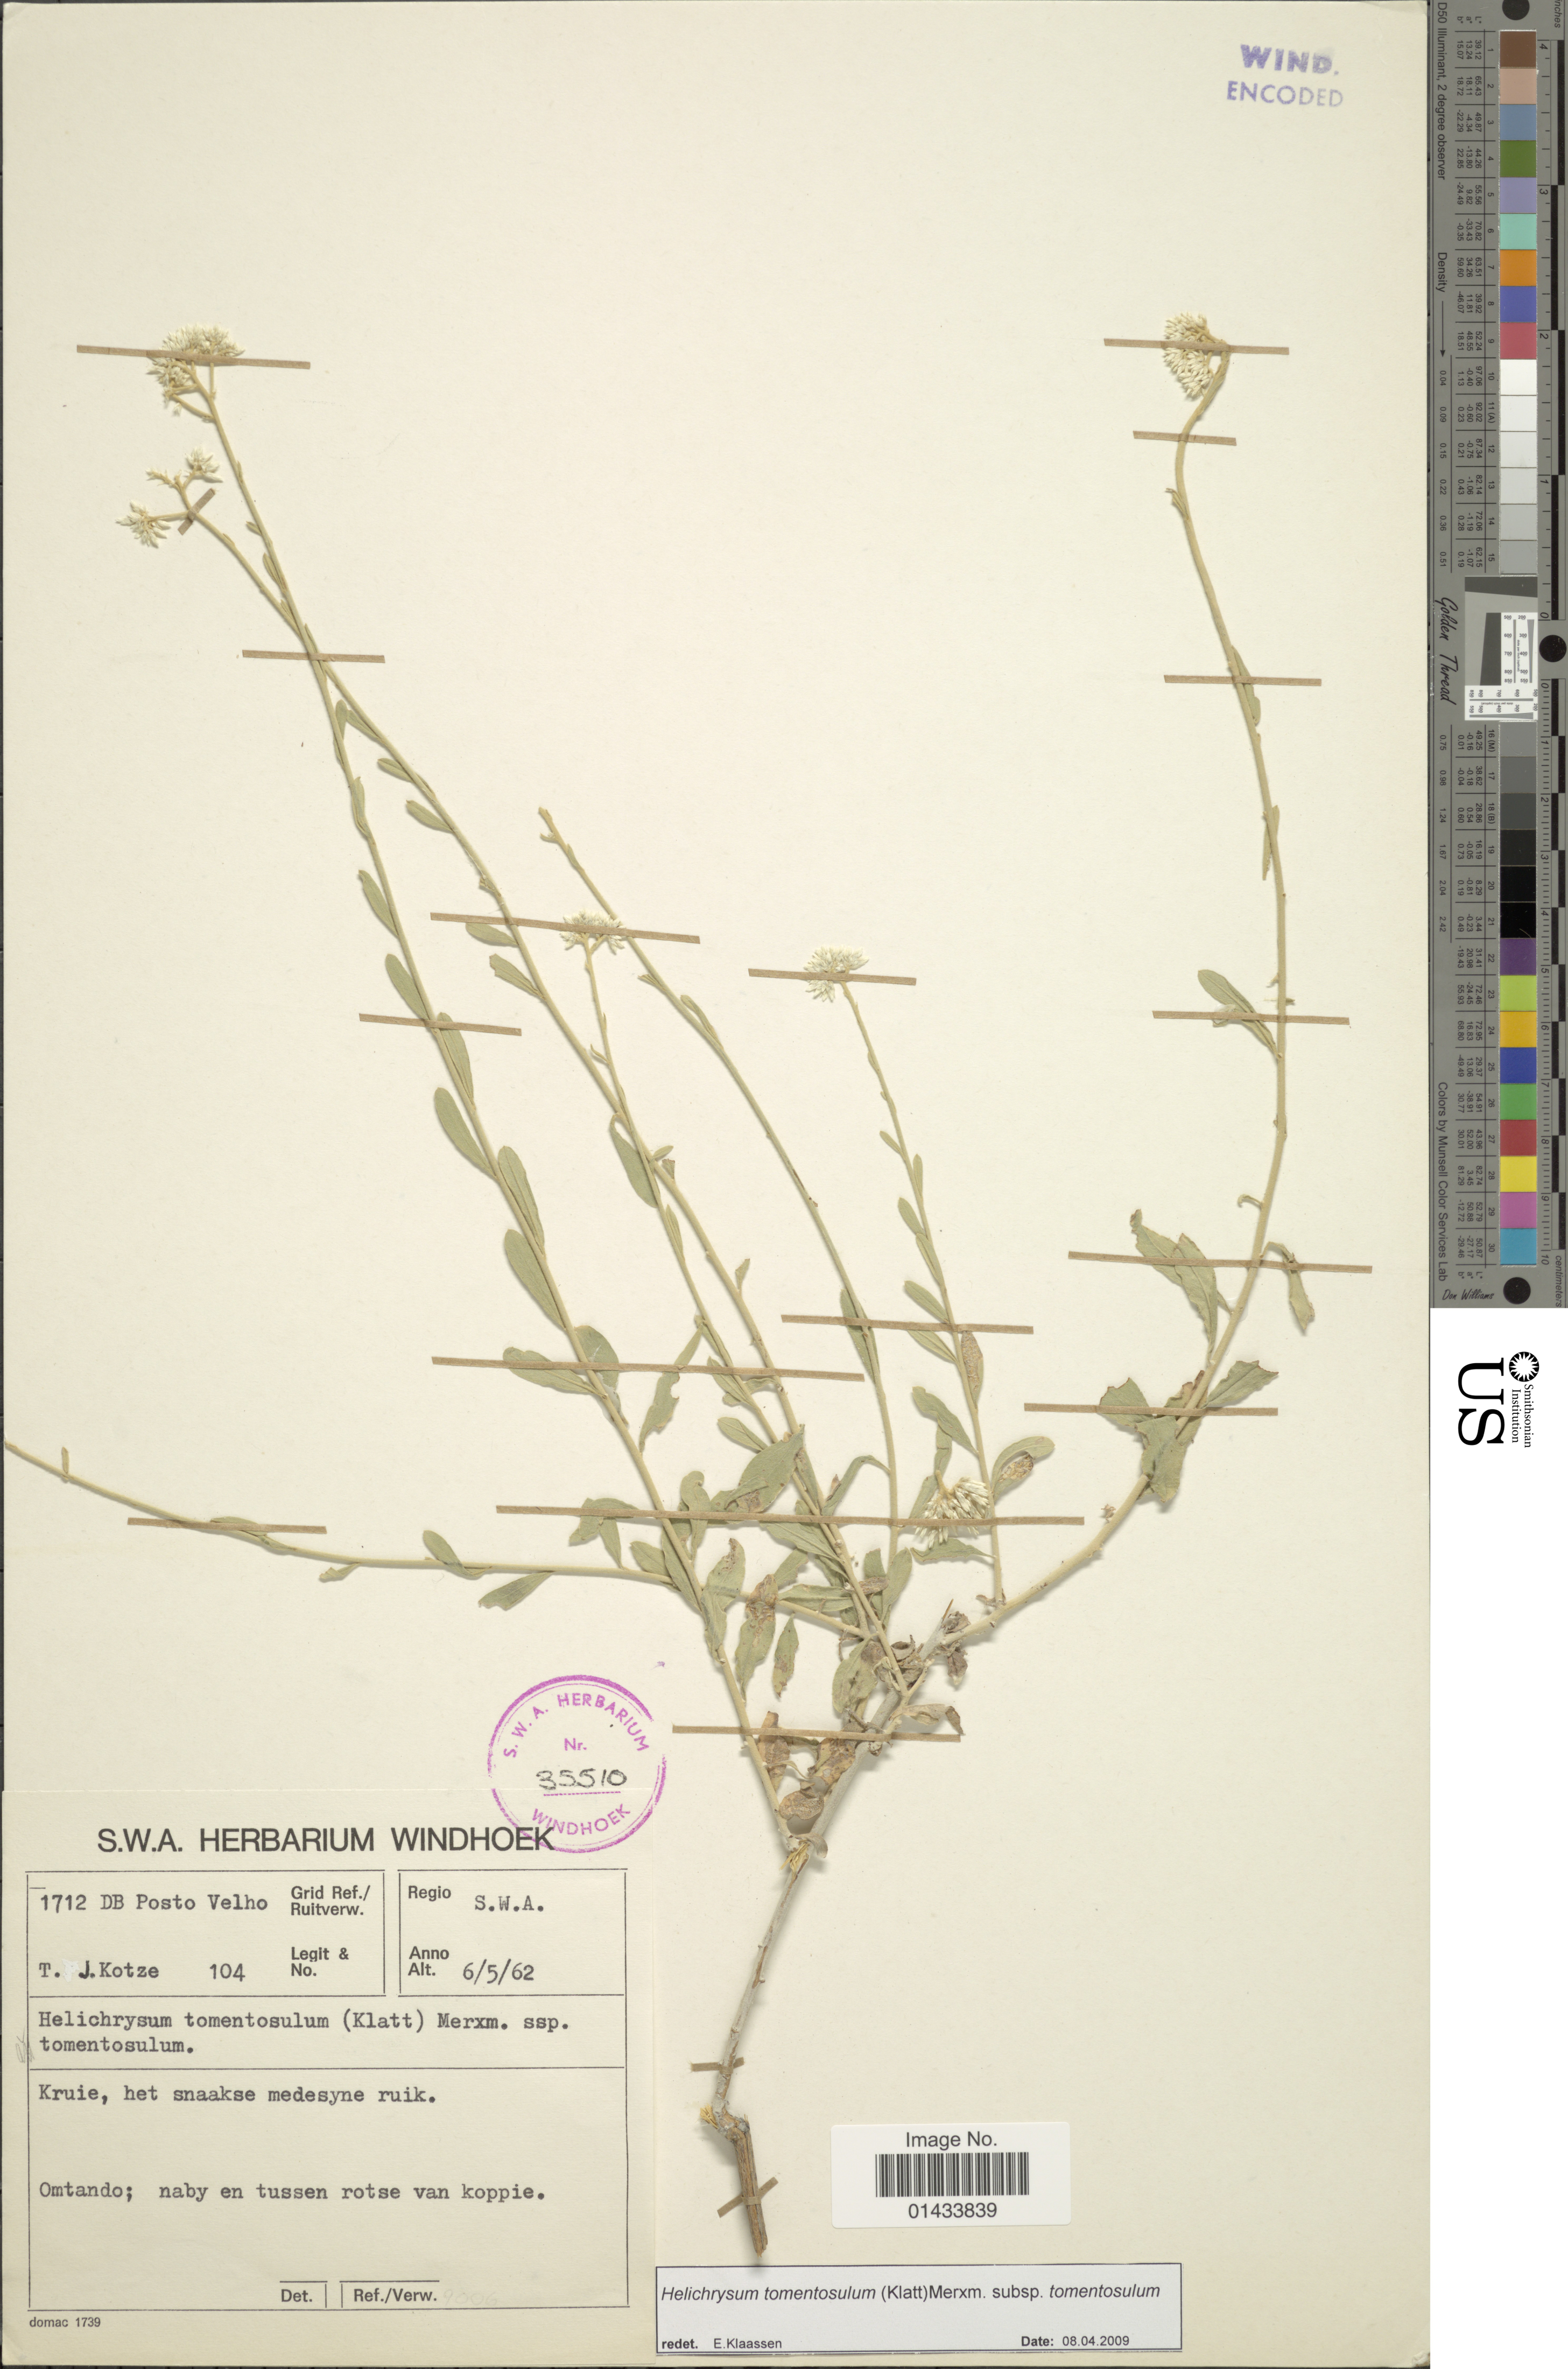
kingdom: Plantae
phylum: Tracheophyta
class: Magnoliopsida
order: Asterales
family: Asteraceae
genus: Helichrysum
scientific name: Helichrysum tomentosulum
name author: (Klatt) Merxm.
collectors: T. Kotze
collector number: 104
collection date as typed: Transcribed d/m/y: 6/5/62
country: South Africa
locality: Regio S. W. A., Grid Ref./ Ruitverw. 1712 DB Posto Velho, Kruie, het snaakse medesyne ruik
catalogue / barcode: US 35510